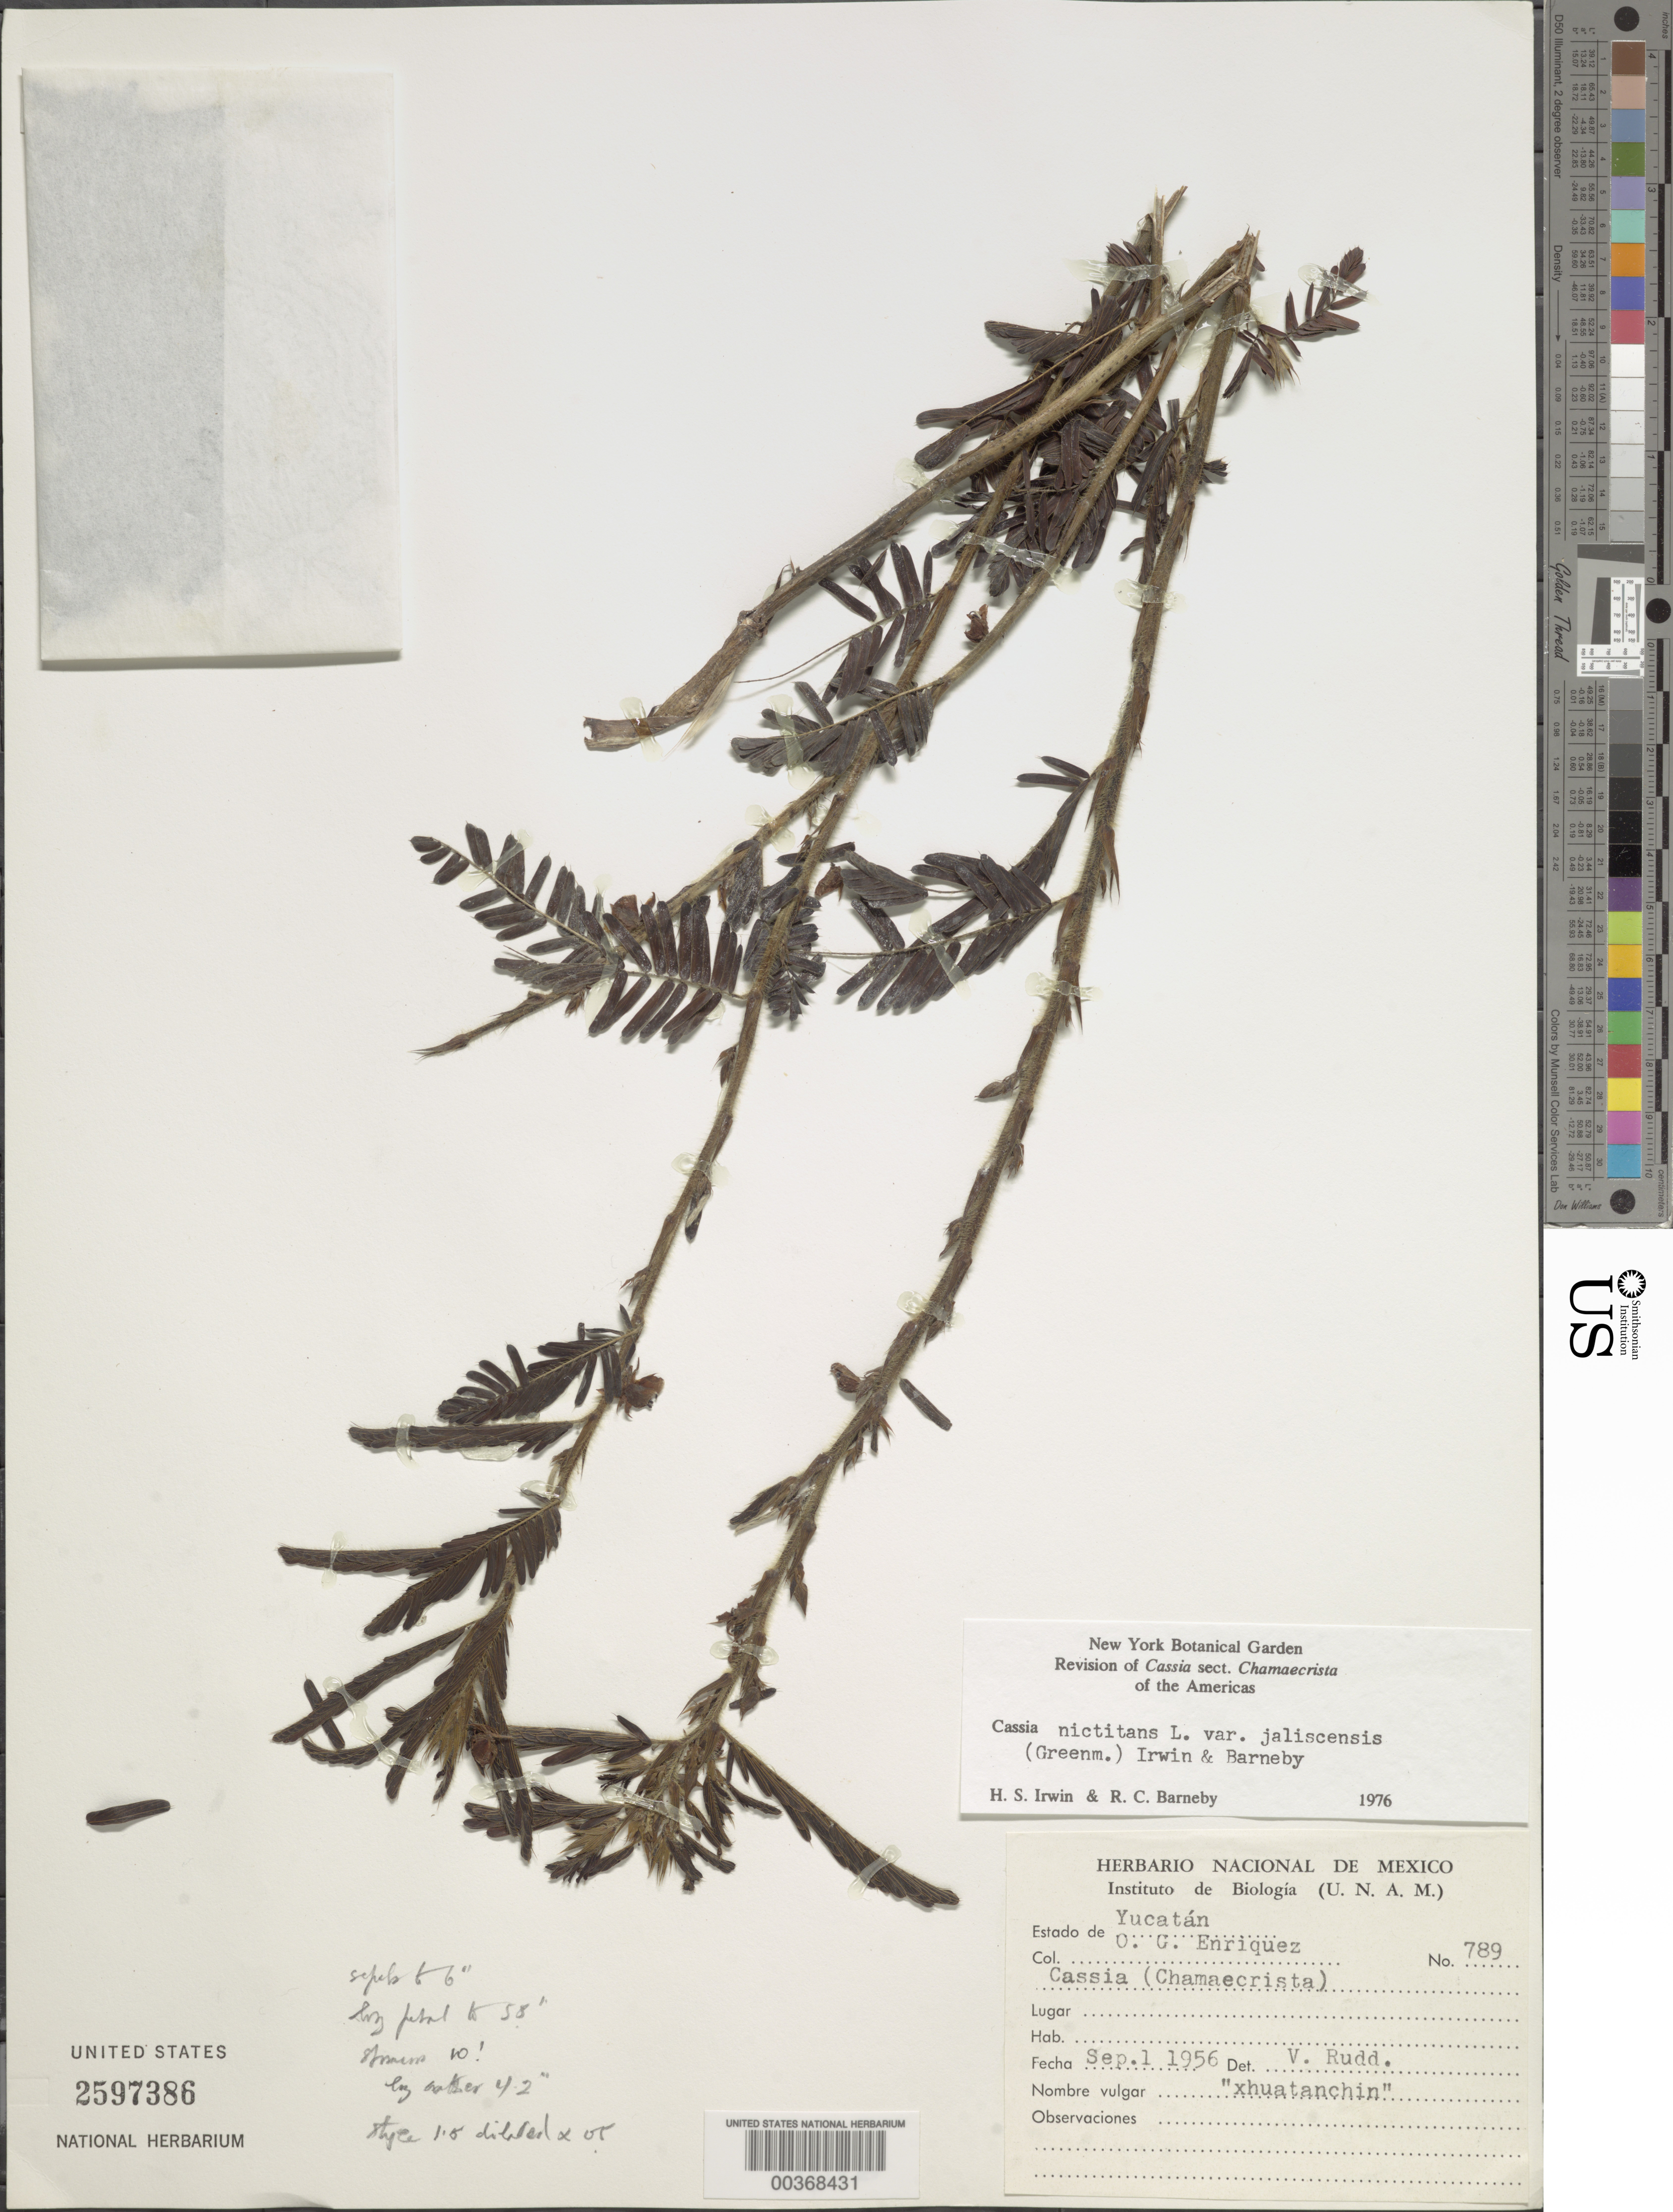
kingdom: Plantae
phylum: Tracheophyta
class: Magnoliopsida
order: Fabales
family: Fabaceae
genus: Chamaecrista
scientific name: Chamaecrista nictitans var. jaliscensis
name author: (Greenm.) H.S. Irwin & Barneby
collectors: O. Enriquez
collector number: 789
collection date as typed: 01 Sep 1956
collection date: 1956-09-01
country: Mexico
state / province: Yucatán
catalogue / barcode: US 2597386